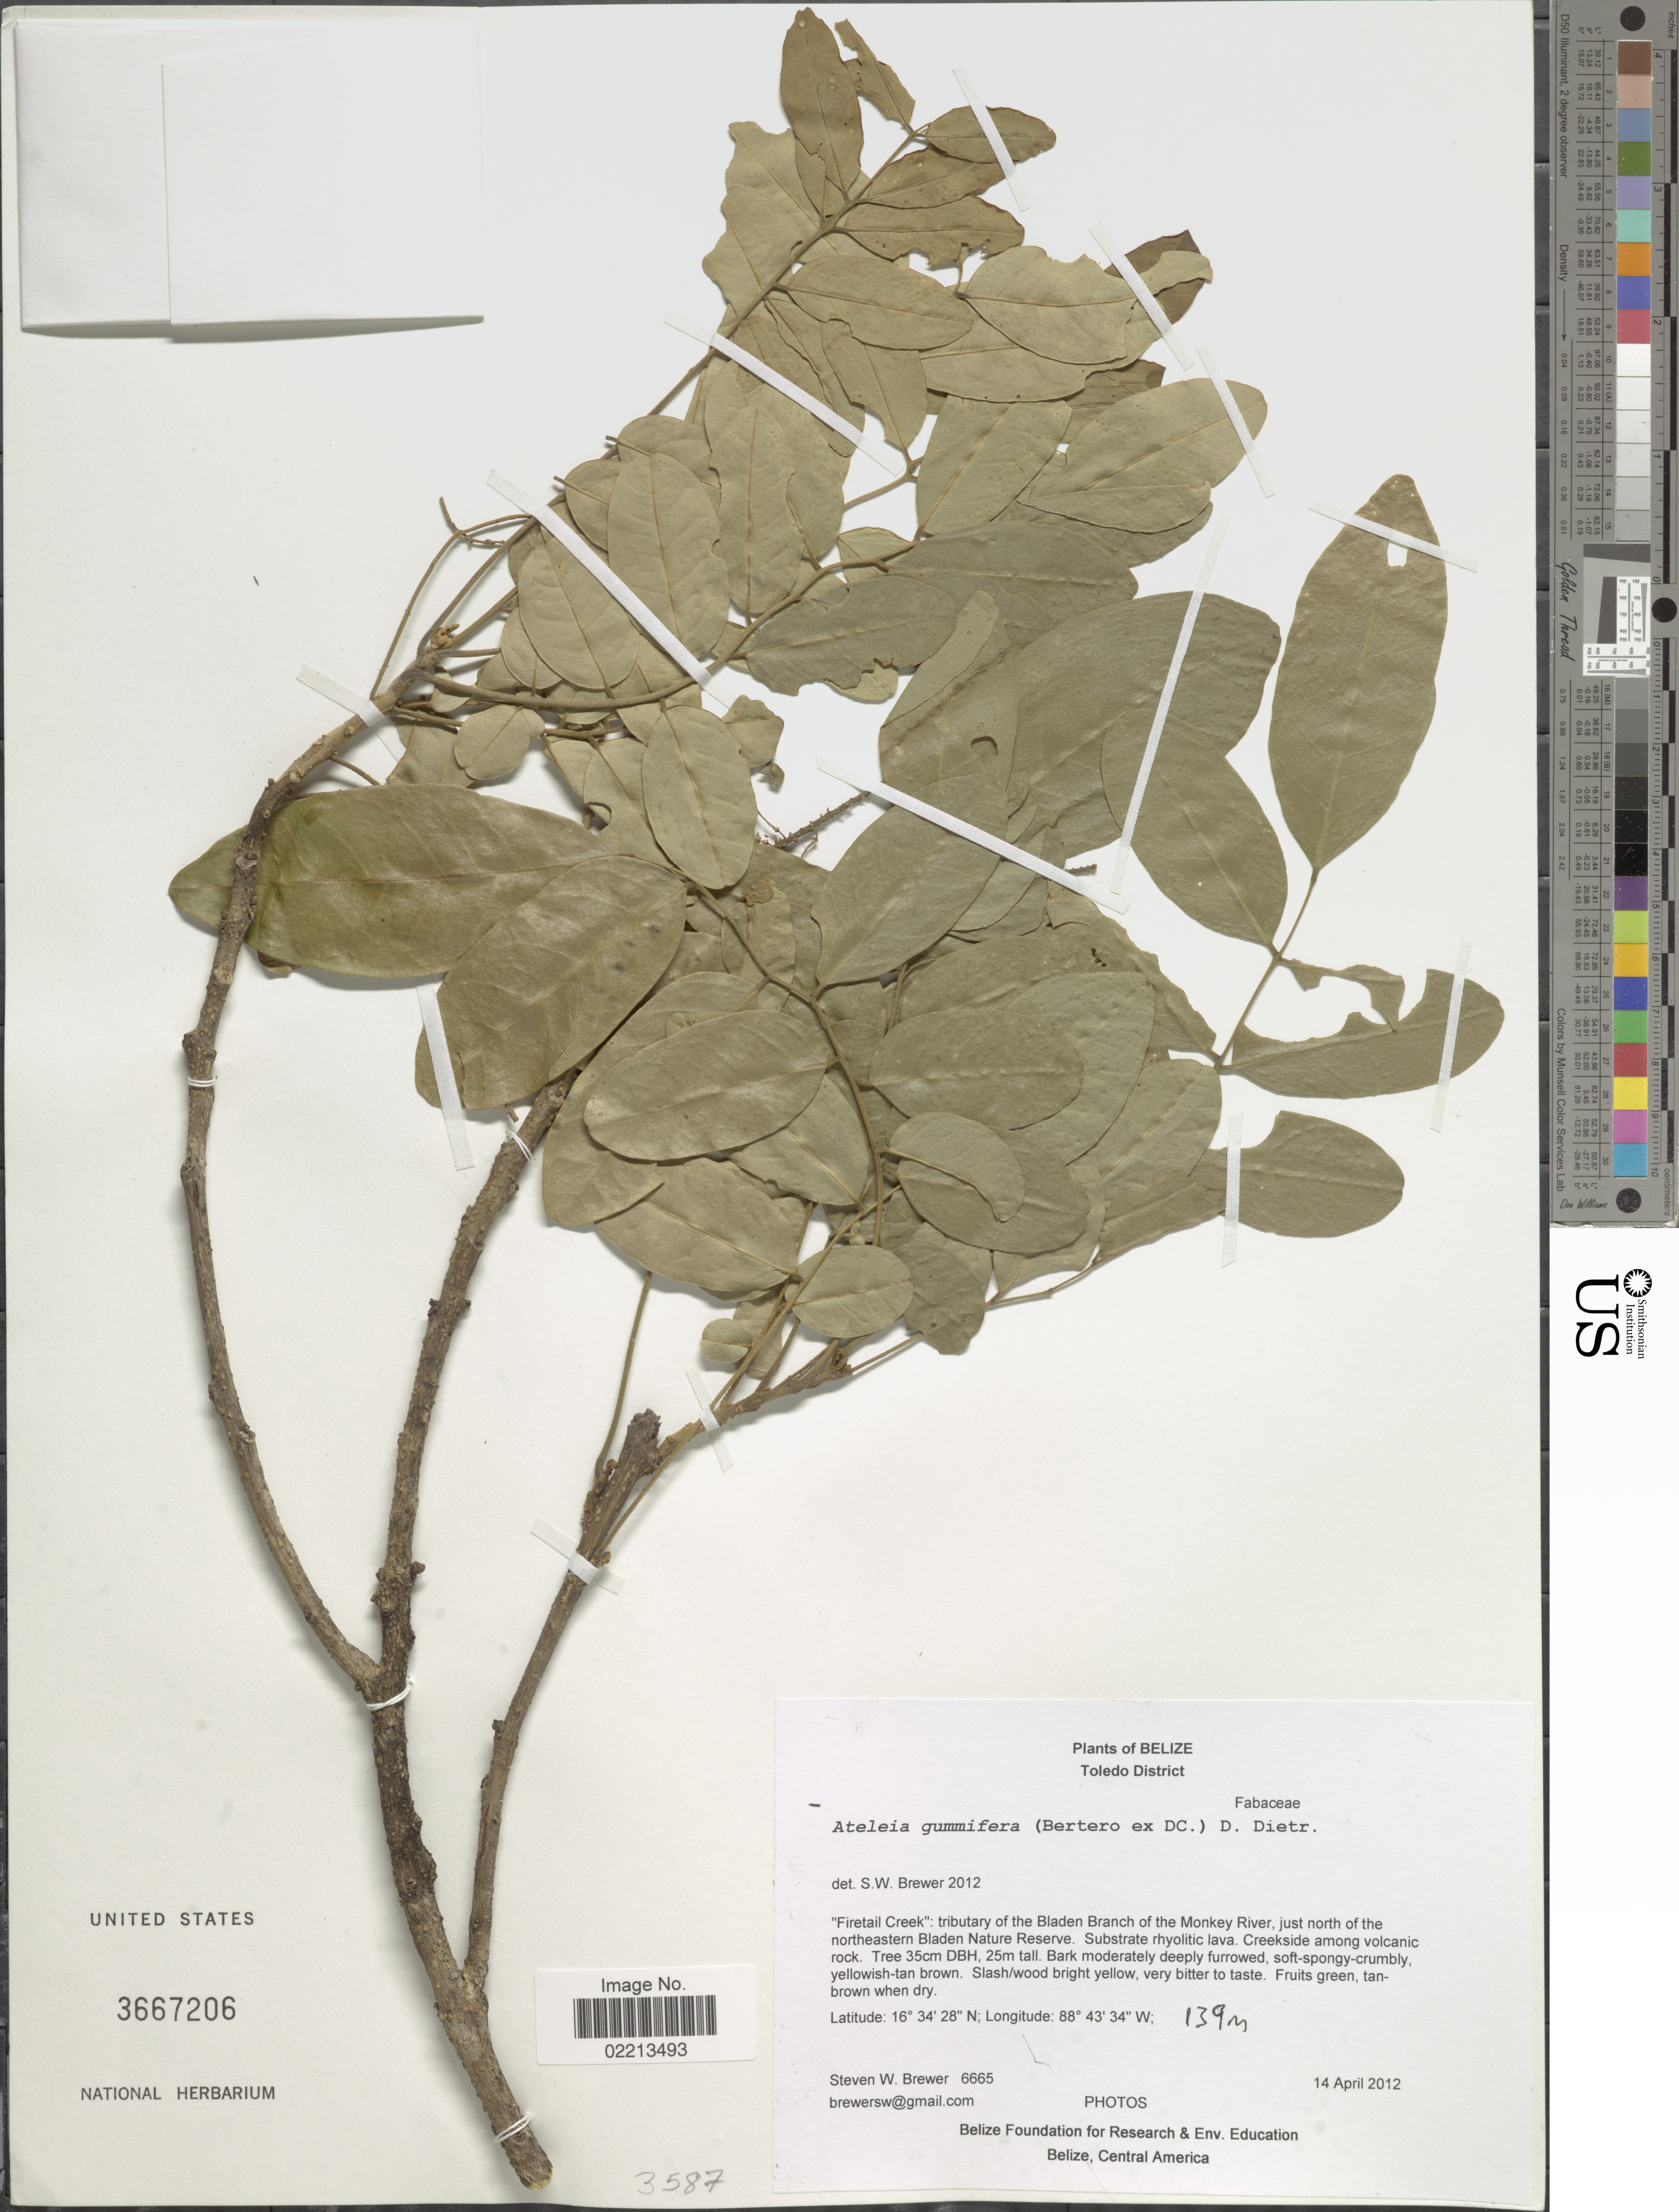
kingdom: Plantae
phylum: Tracheophyta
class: Magnoliopsida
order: Fabales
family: Fabaceae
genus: Ateleia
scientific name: Ateleia gummifera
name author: (Bertero ex DC.) D. Dietr.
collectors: S. W. Brewer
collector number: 6665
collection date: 2012-04-14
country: Belize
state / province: Toledo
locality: Firetail Creek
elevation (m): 139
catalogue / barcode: US 3667206